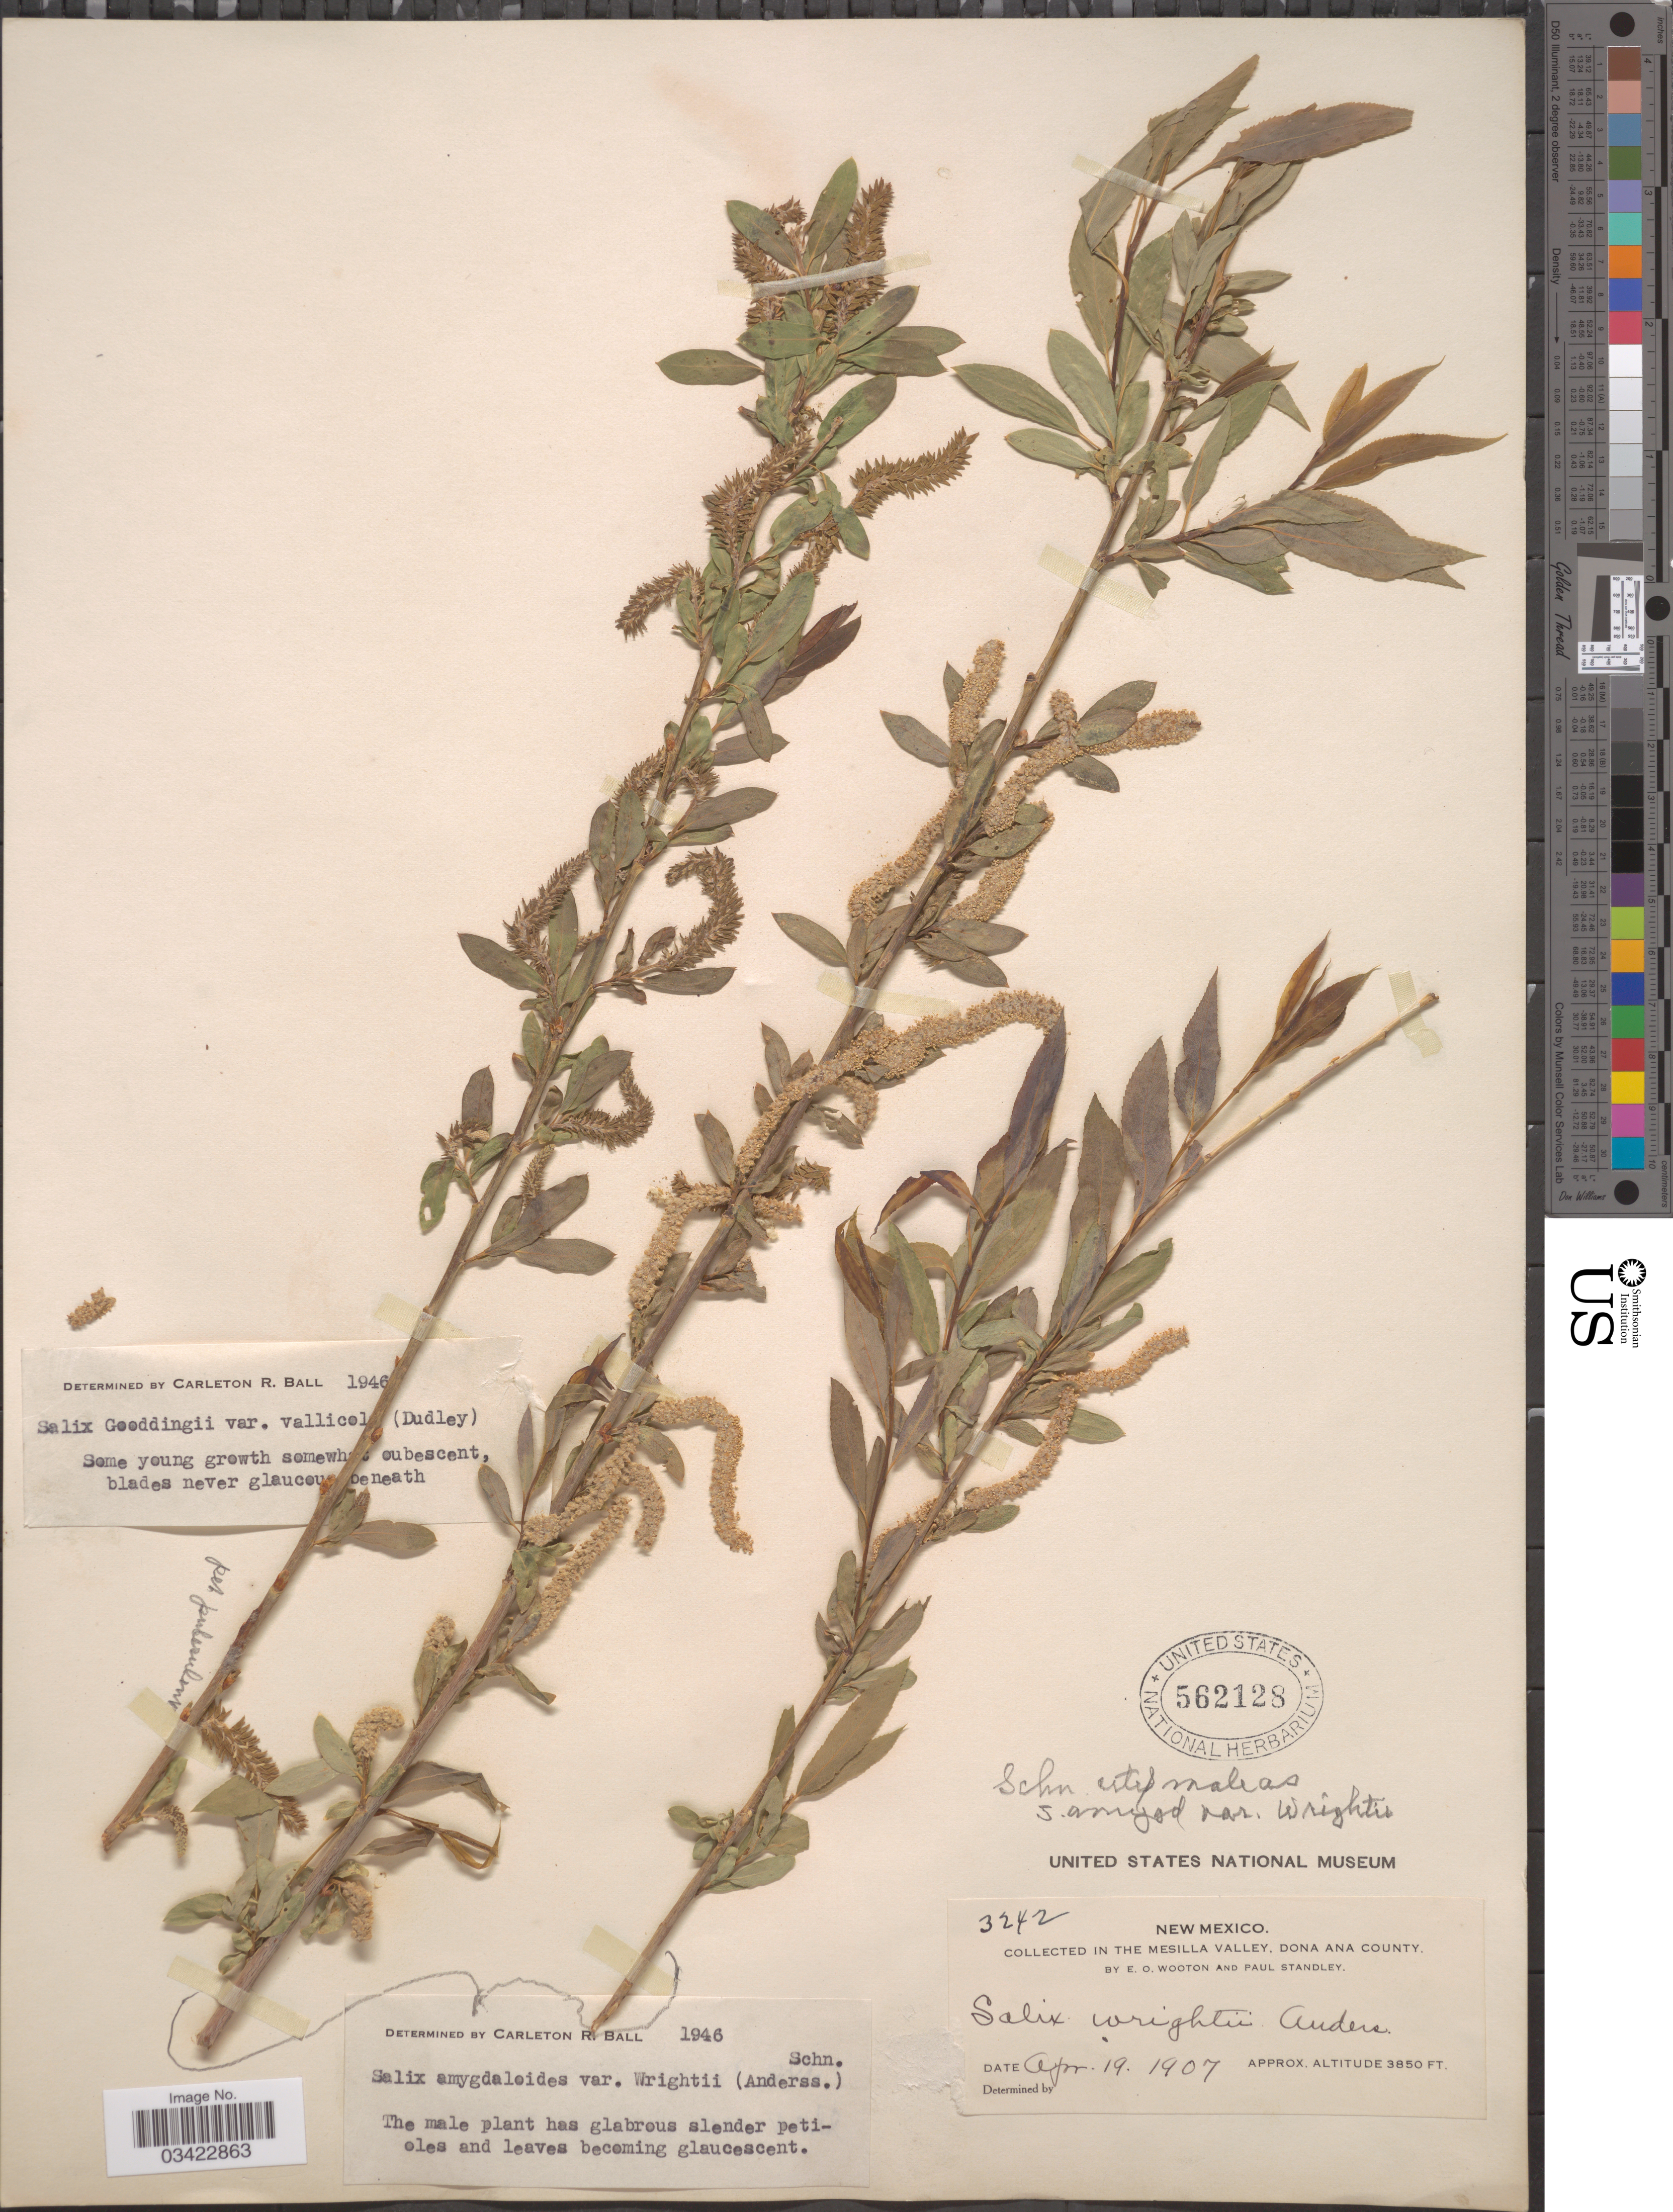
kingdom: Plantae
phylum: Tracheophyta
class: Magnoliopsida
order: Malpighiales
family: Salicaceae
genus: Salix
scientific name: Salix amygdaloides var. wrightii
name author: (Andersson) C.K. Schneid.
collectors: E. O. Wooton & P. C. Standley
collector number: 3242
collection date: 1907-04-19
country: United States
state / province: New Mexico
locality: In the Mesilla Valley, Dona Ama County.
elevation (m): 1173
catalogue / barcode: US 562128